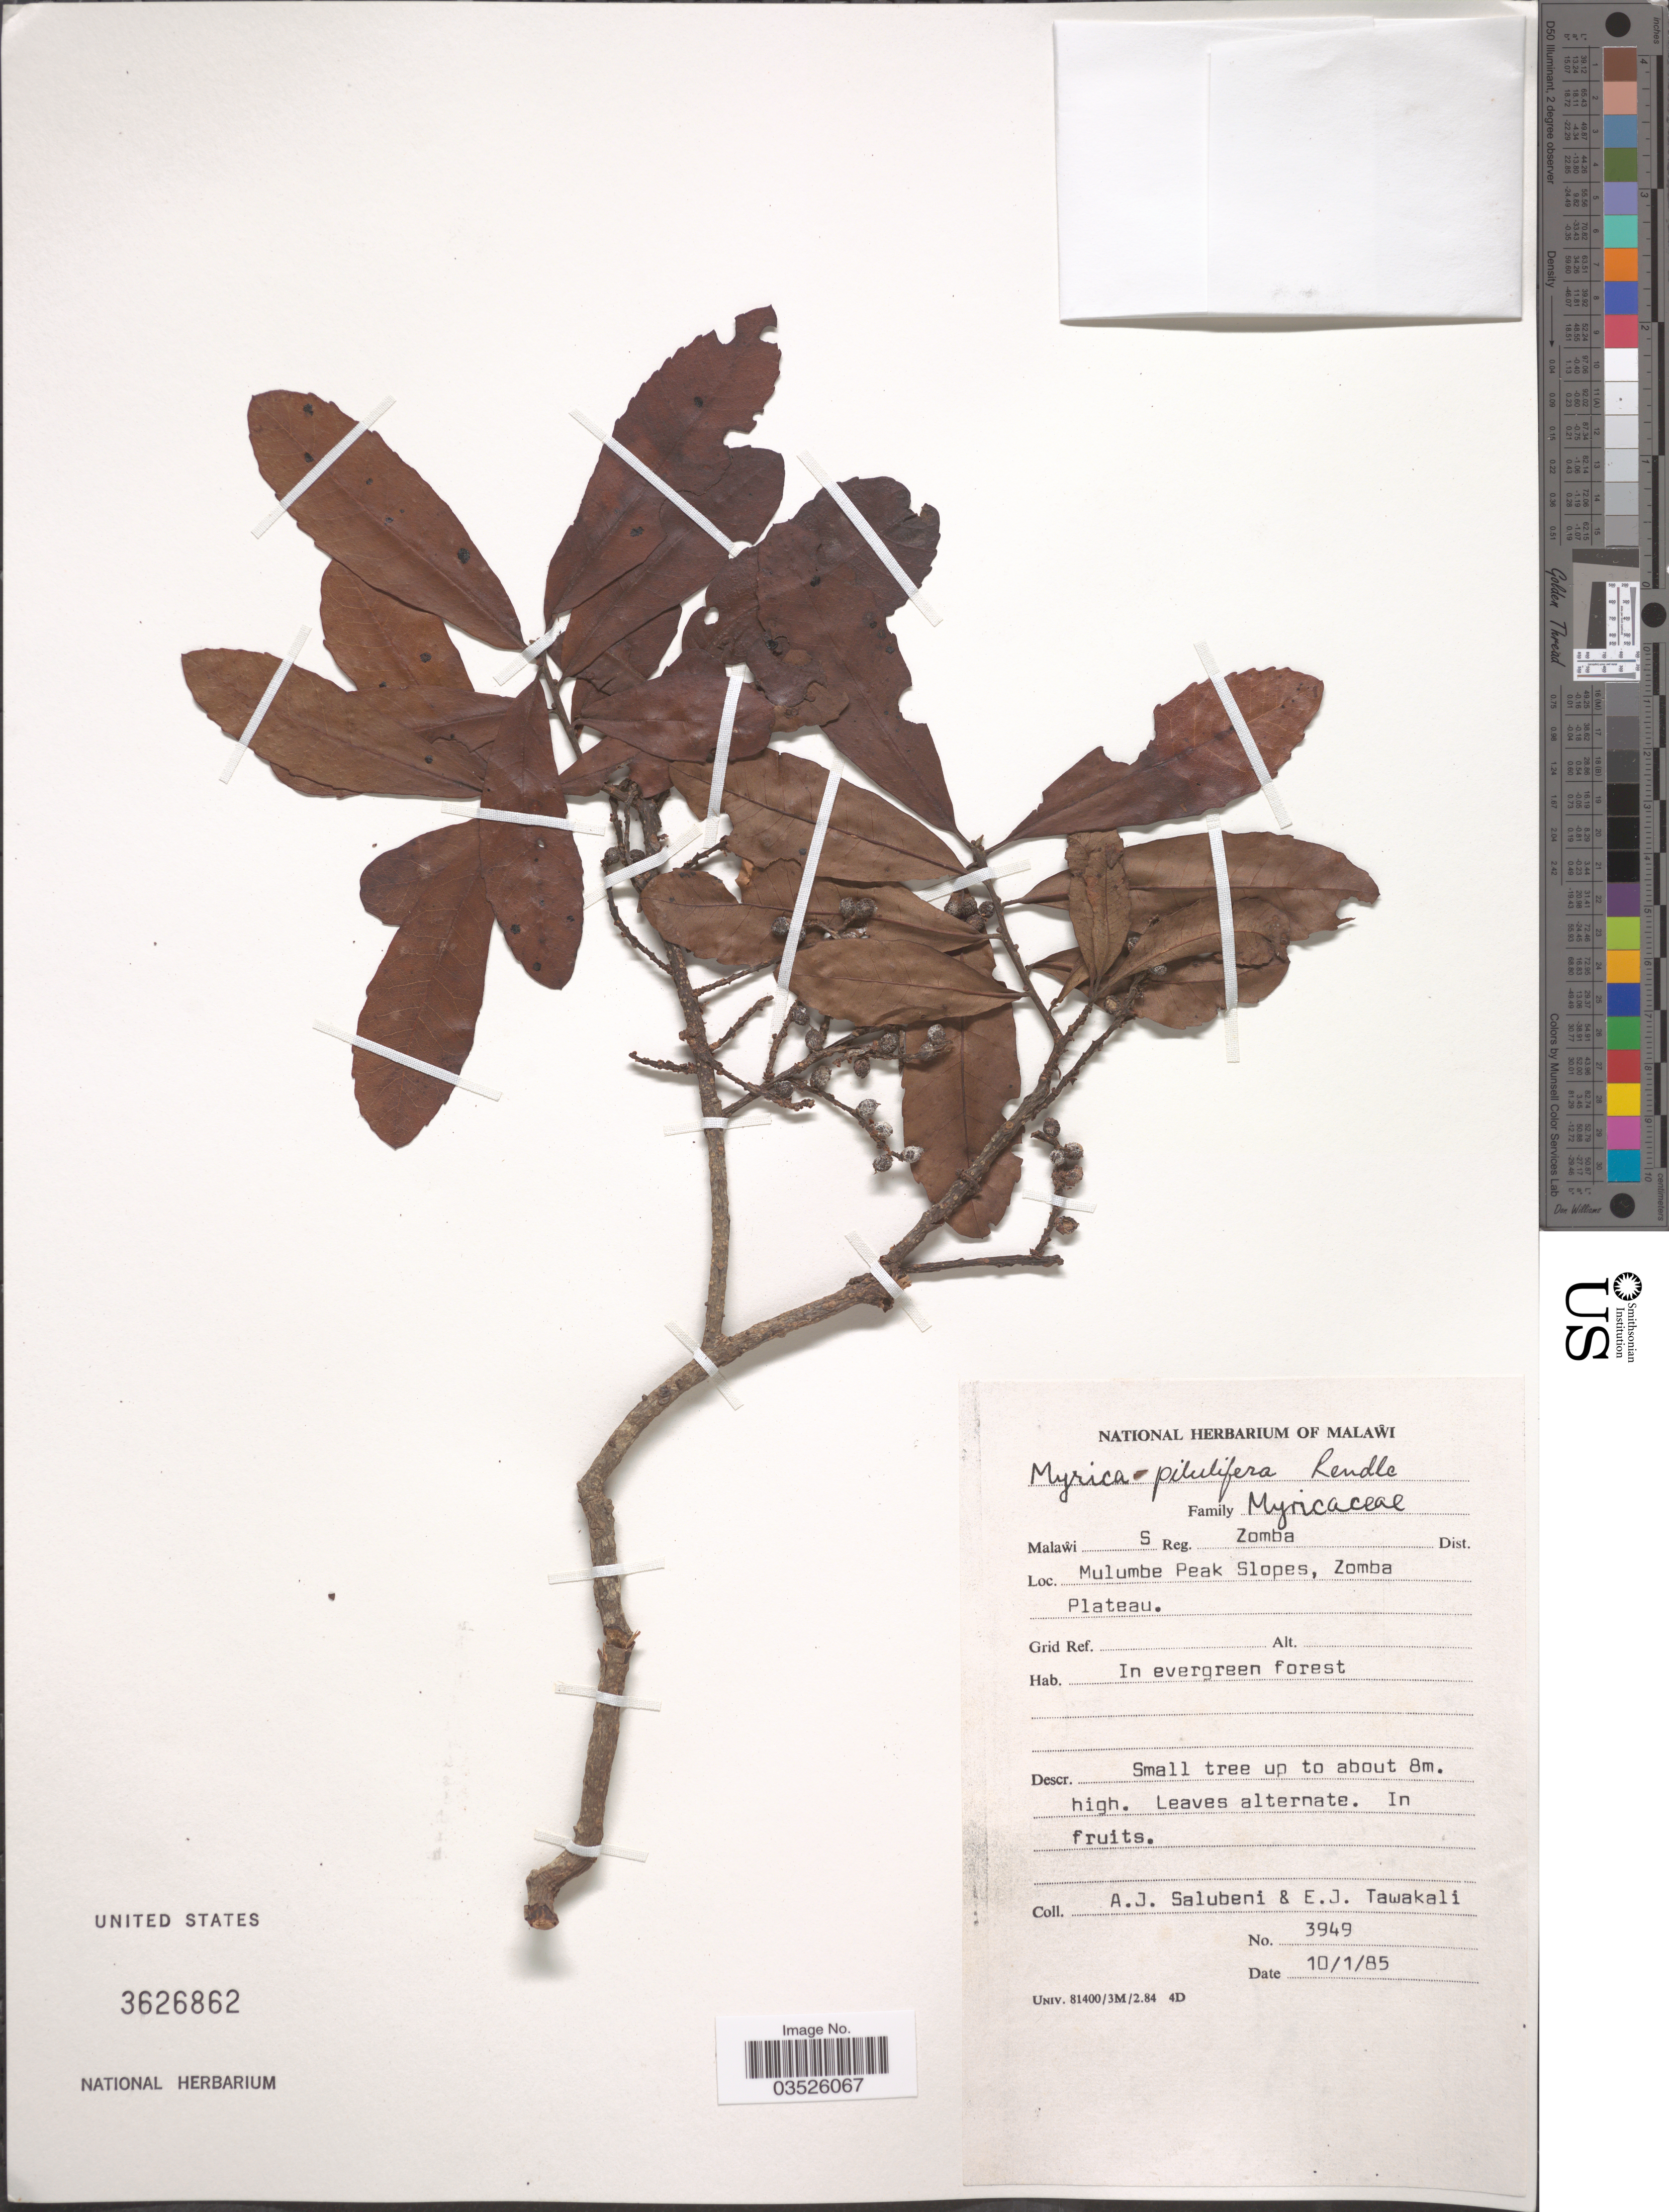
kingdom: Plantae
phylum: Tracheophyta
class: Magnoliopsida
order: Fagales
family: Myricaceae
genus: Morella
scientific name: Morella pilulifera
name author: (Rendle) Killick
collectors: A. J. Salubeni & E. Tawakali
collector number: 3949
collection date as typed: Transcribed d/m/y: 10/1/85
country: Malawi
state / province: Southern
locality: S Reg. Zomba Dist. Mulumbe Peak Slopes, Zomba Plateau.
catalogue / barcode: US 3626862